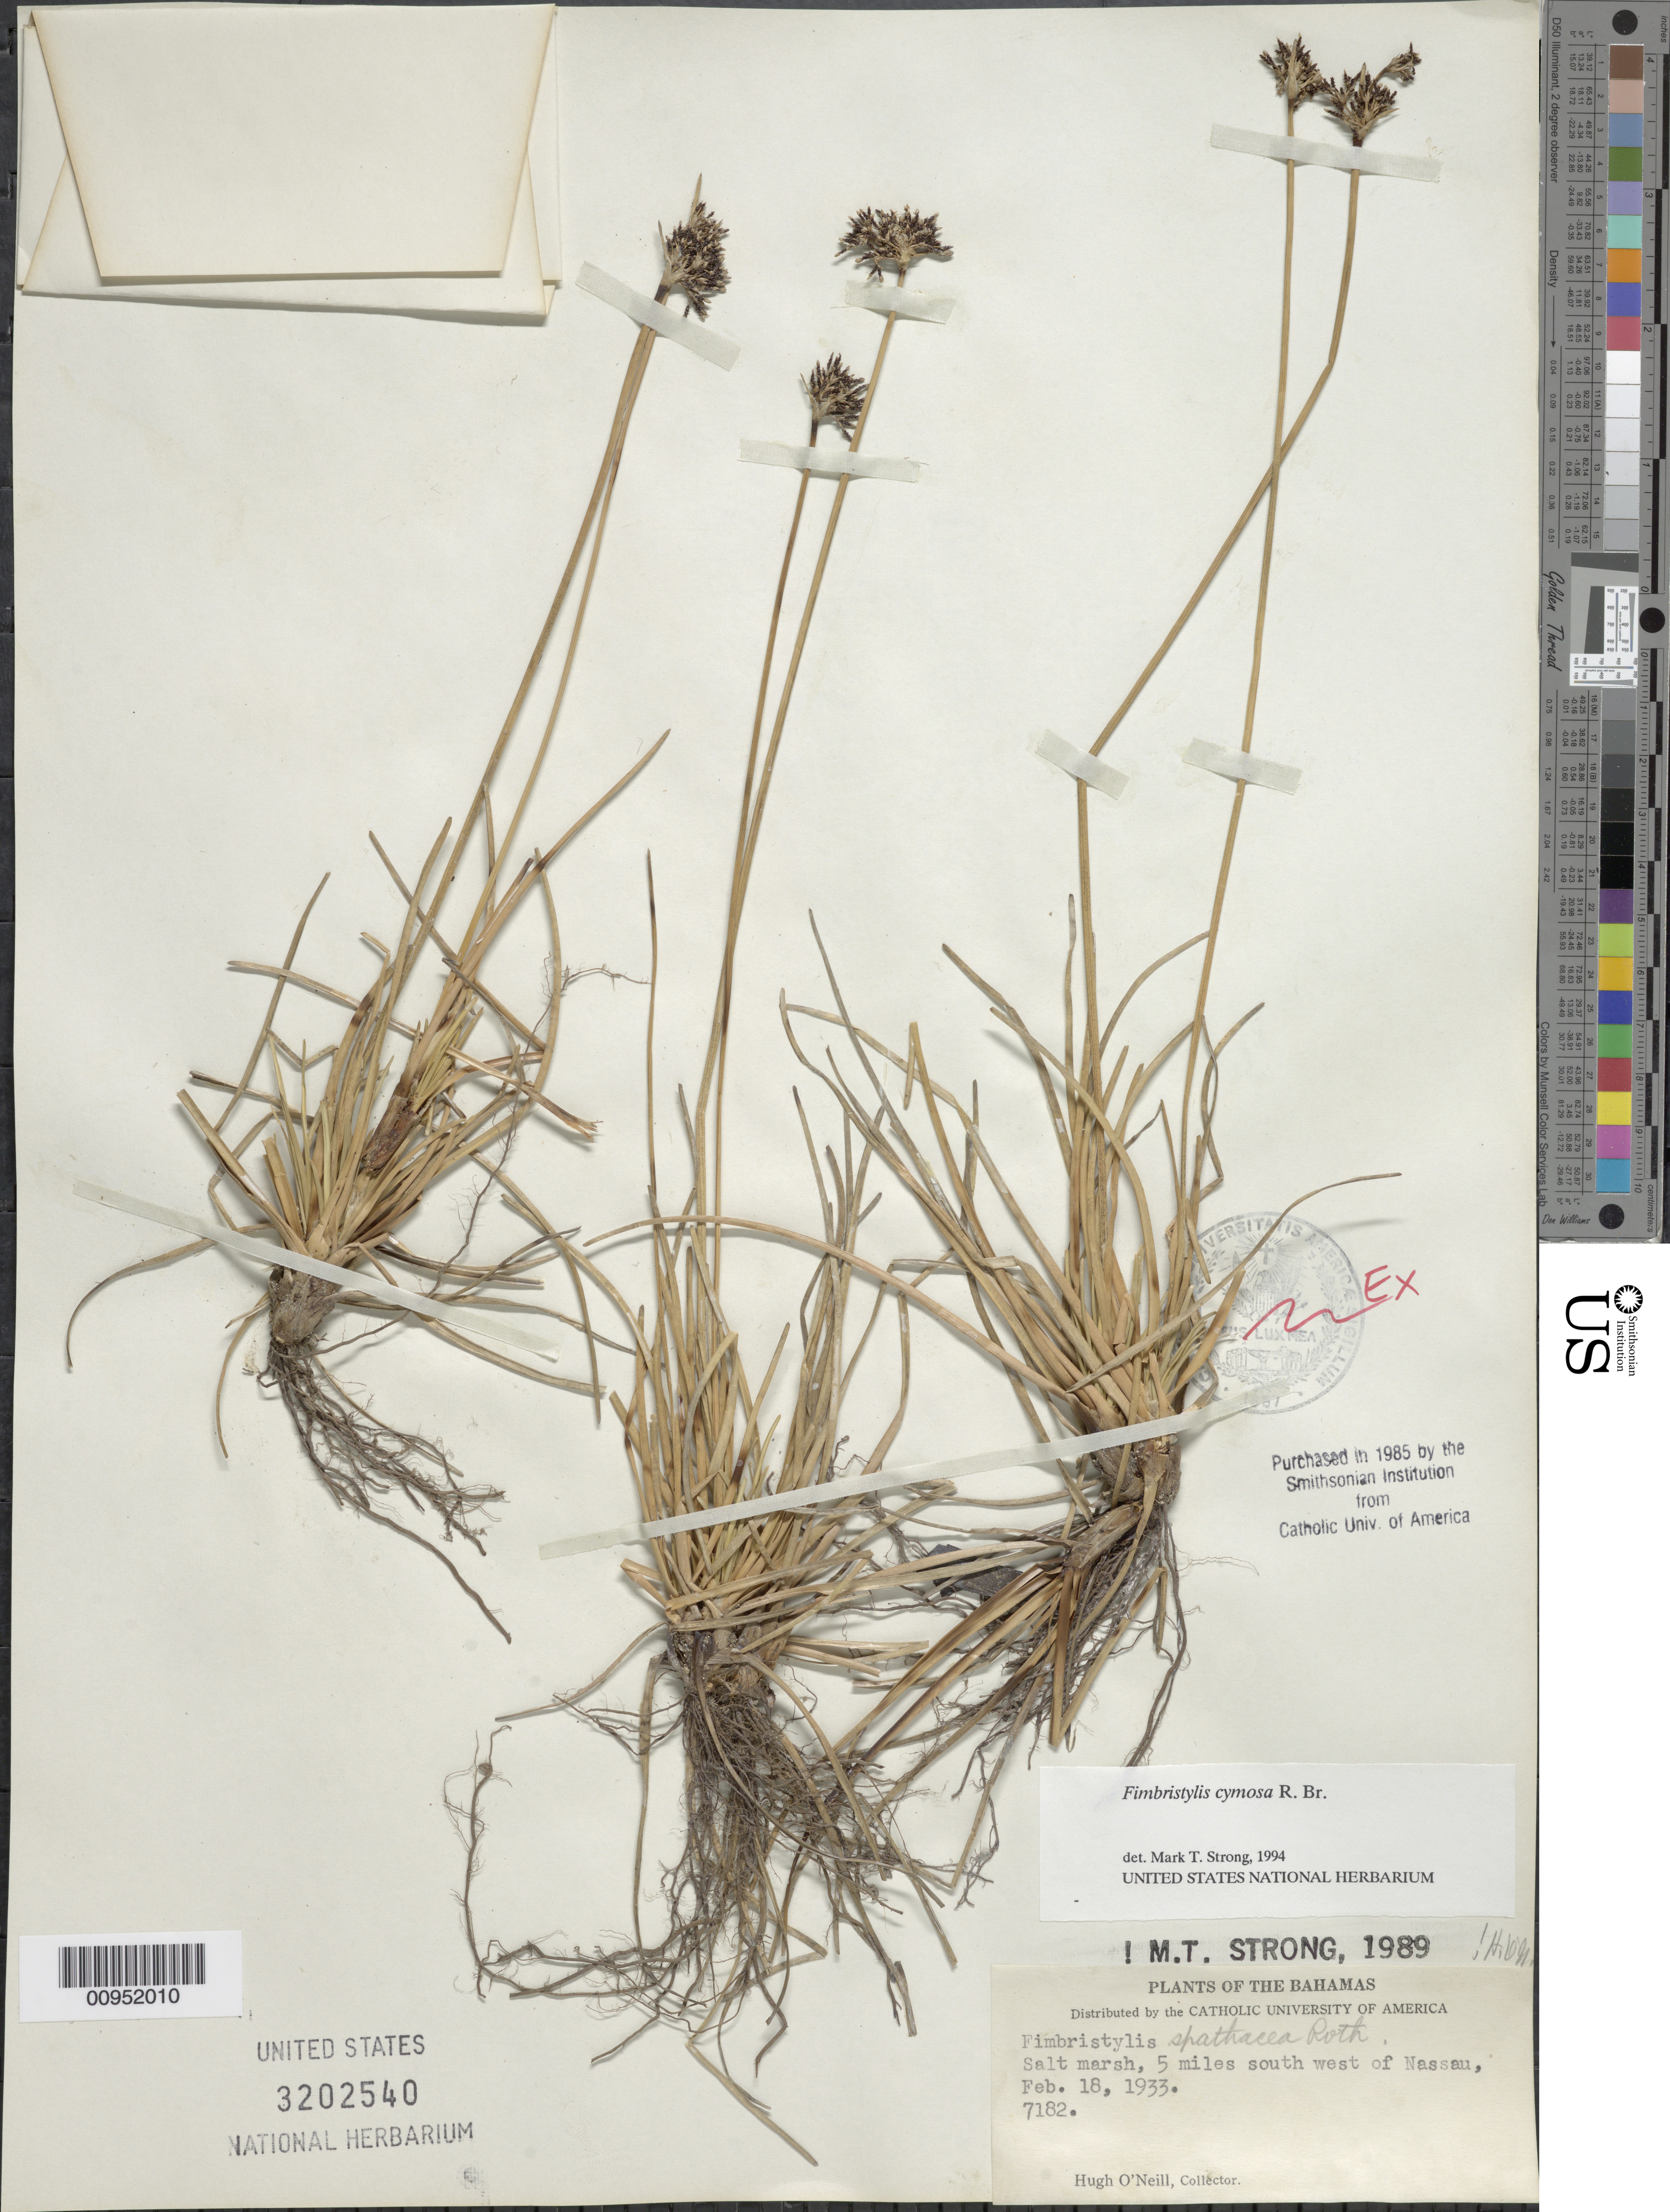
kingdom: Plantae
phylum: Tracheophyta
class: Liliopsida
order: Poales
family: Cyperaceae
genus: Fimbristylis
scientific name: Fimbristylis cymosa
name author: R. Br.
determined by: Strong, M. T., (US), Smithsonian Institution - National Museum of Natural History (UNITED STATES)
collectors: H. O'Neill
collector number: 7182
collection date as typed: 18 Feb 1933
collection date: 1933-02-18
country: Bahamas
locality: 5 miles SW of Nassau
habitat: Salt marsh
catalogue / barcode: US 1956057